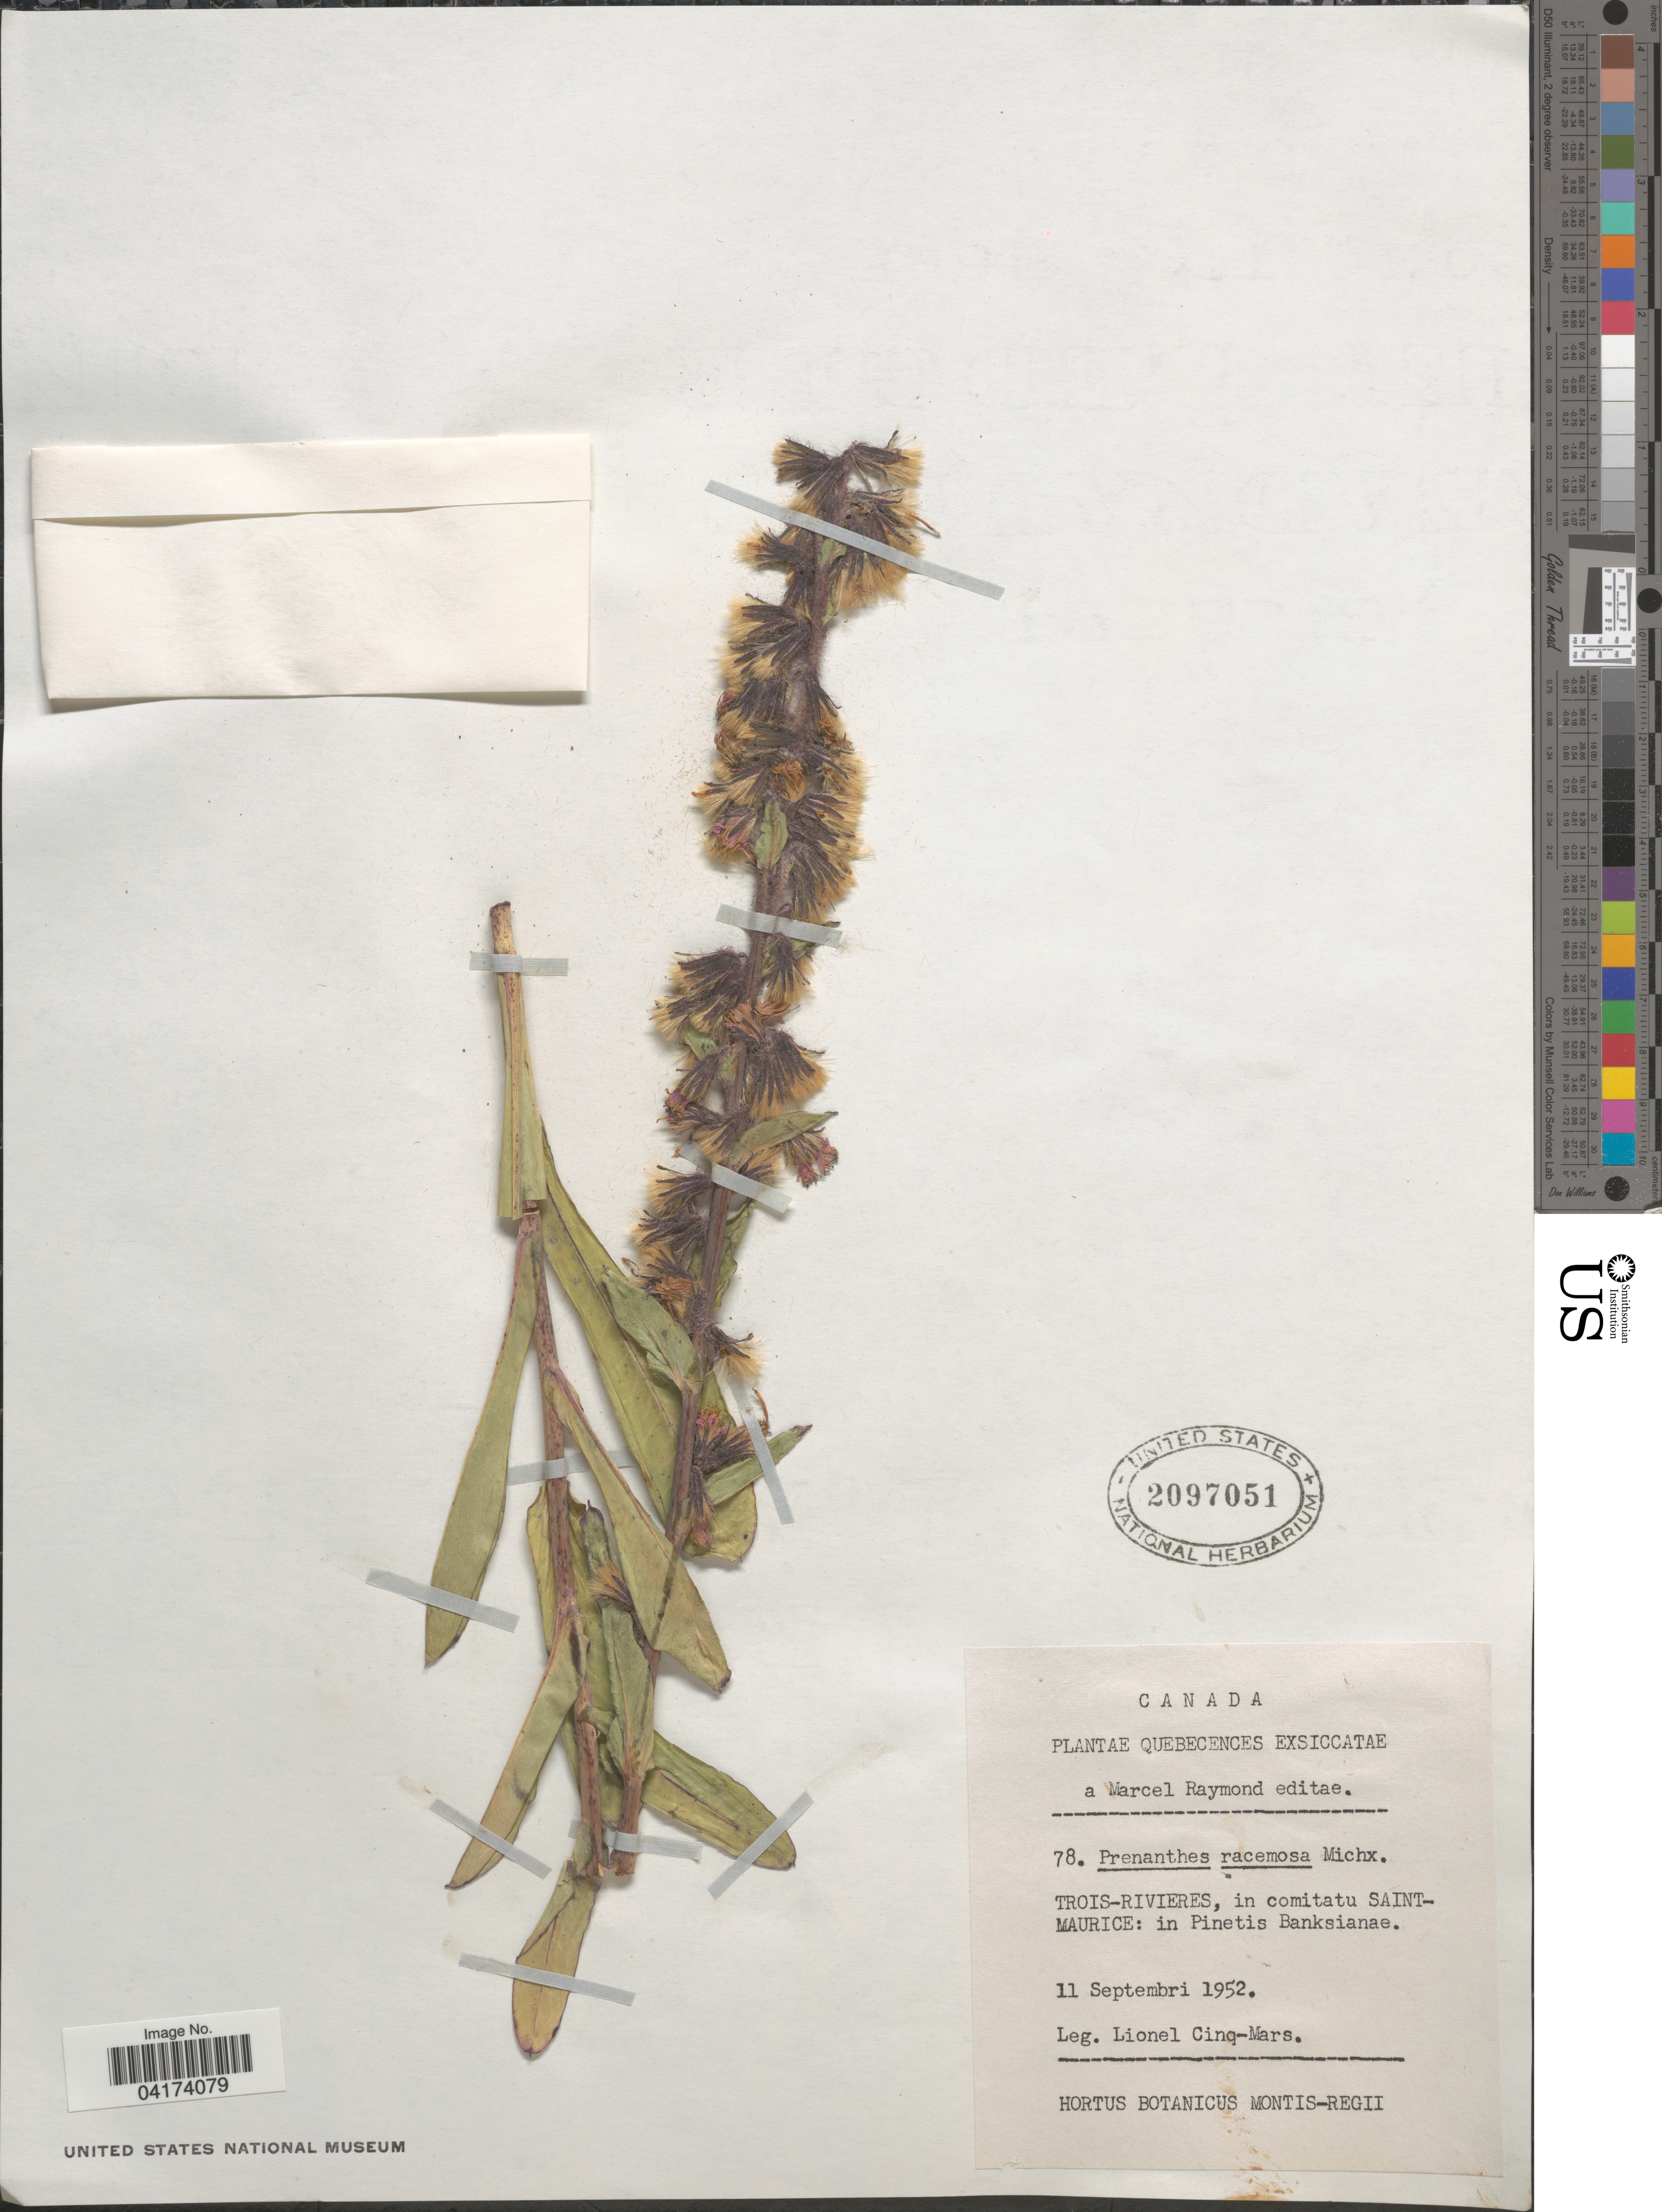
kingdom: Plantae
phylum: Tracheophyta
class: Magnoliopsida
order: Asterales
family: Asteraceae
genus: Nabalus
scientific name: Nabalus racemosus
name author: (Michx.) Hook.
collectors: L. Cinq-Mars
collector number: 78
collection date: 1952-09-11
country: Canada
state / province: Quebec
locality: Quebecenses. Trois-Rivieres, in comitatu Saint-Maurice: in Pinetis Banksianae.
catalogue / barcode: US 2097051